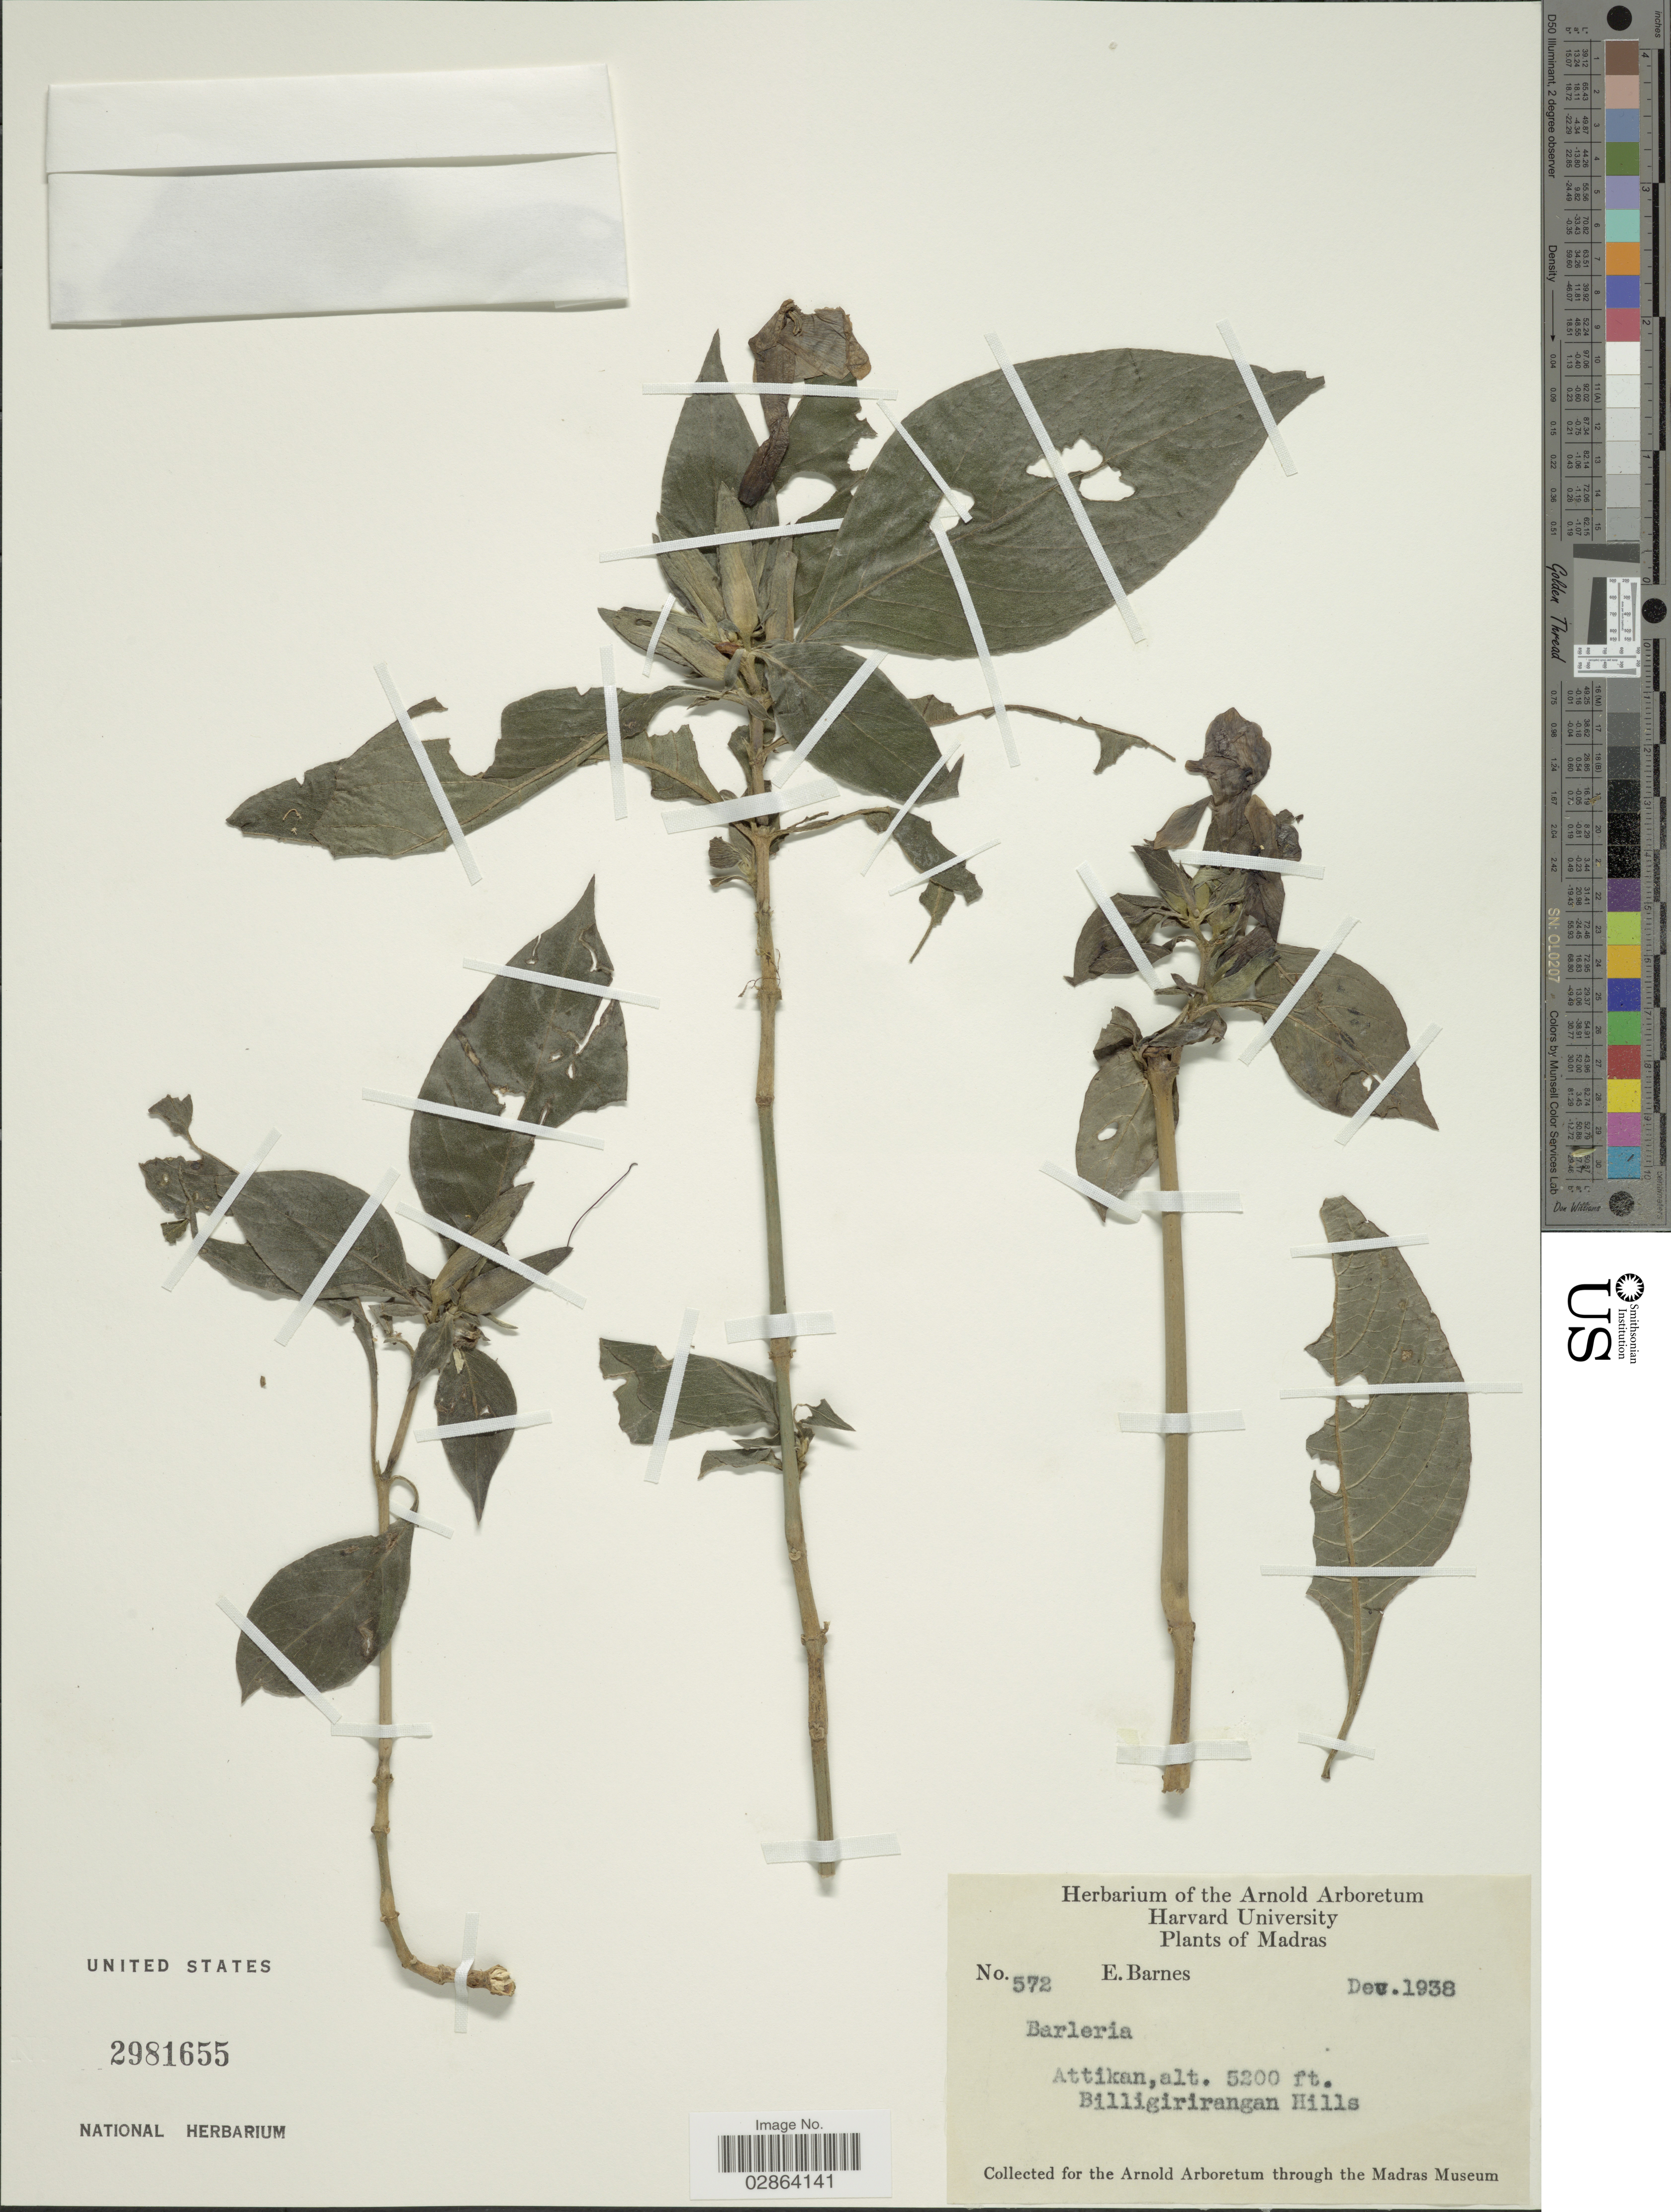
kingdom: Plantae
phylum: Tracheophyta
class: Magnoliopsida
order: Lamiales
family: Acanthaceae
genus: Barleria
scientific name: Barleria involucrata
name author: Nees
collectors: E. Barnes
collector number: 572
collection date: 1938-12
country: India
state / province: Tamil Nadu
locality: Madras, Attikan, Billigirirangan Hills.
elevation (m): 1585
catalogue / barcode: US 2981655